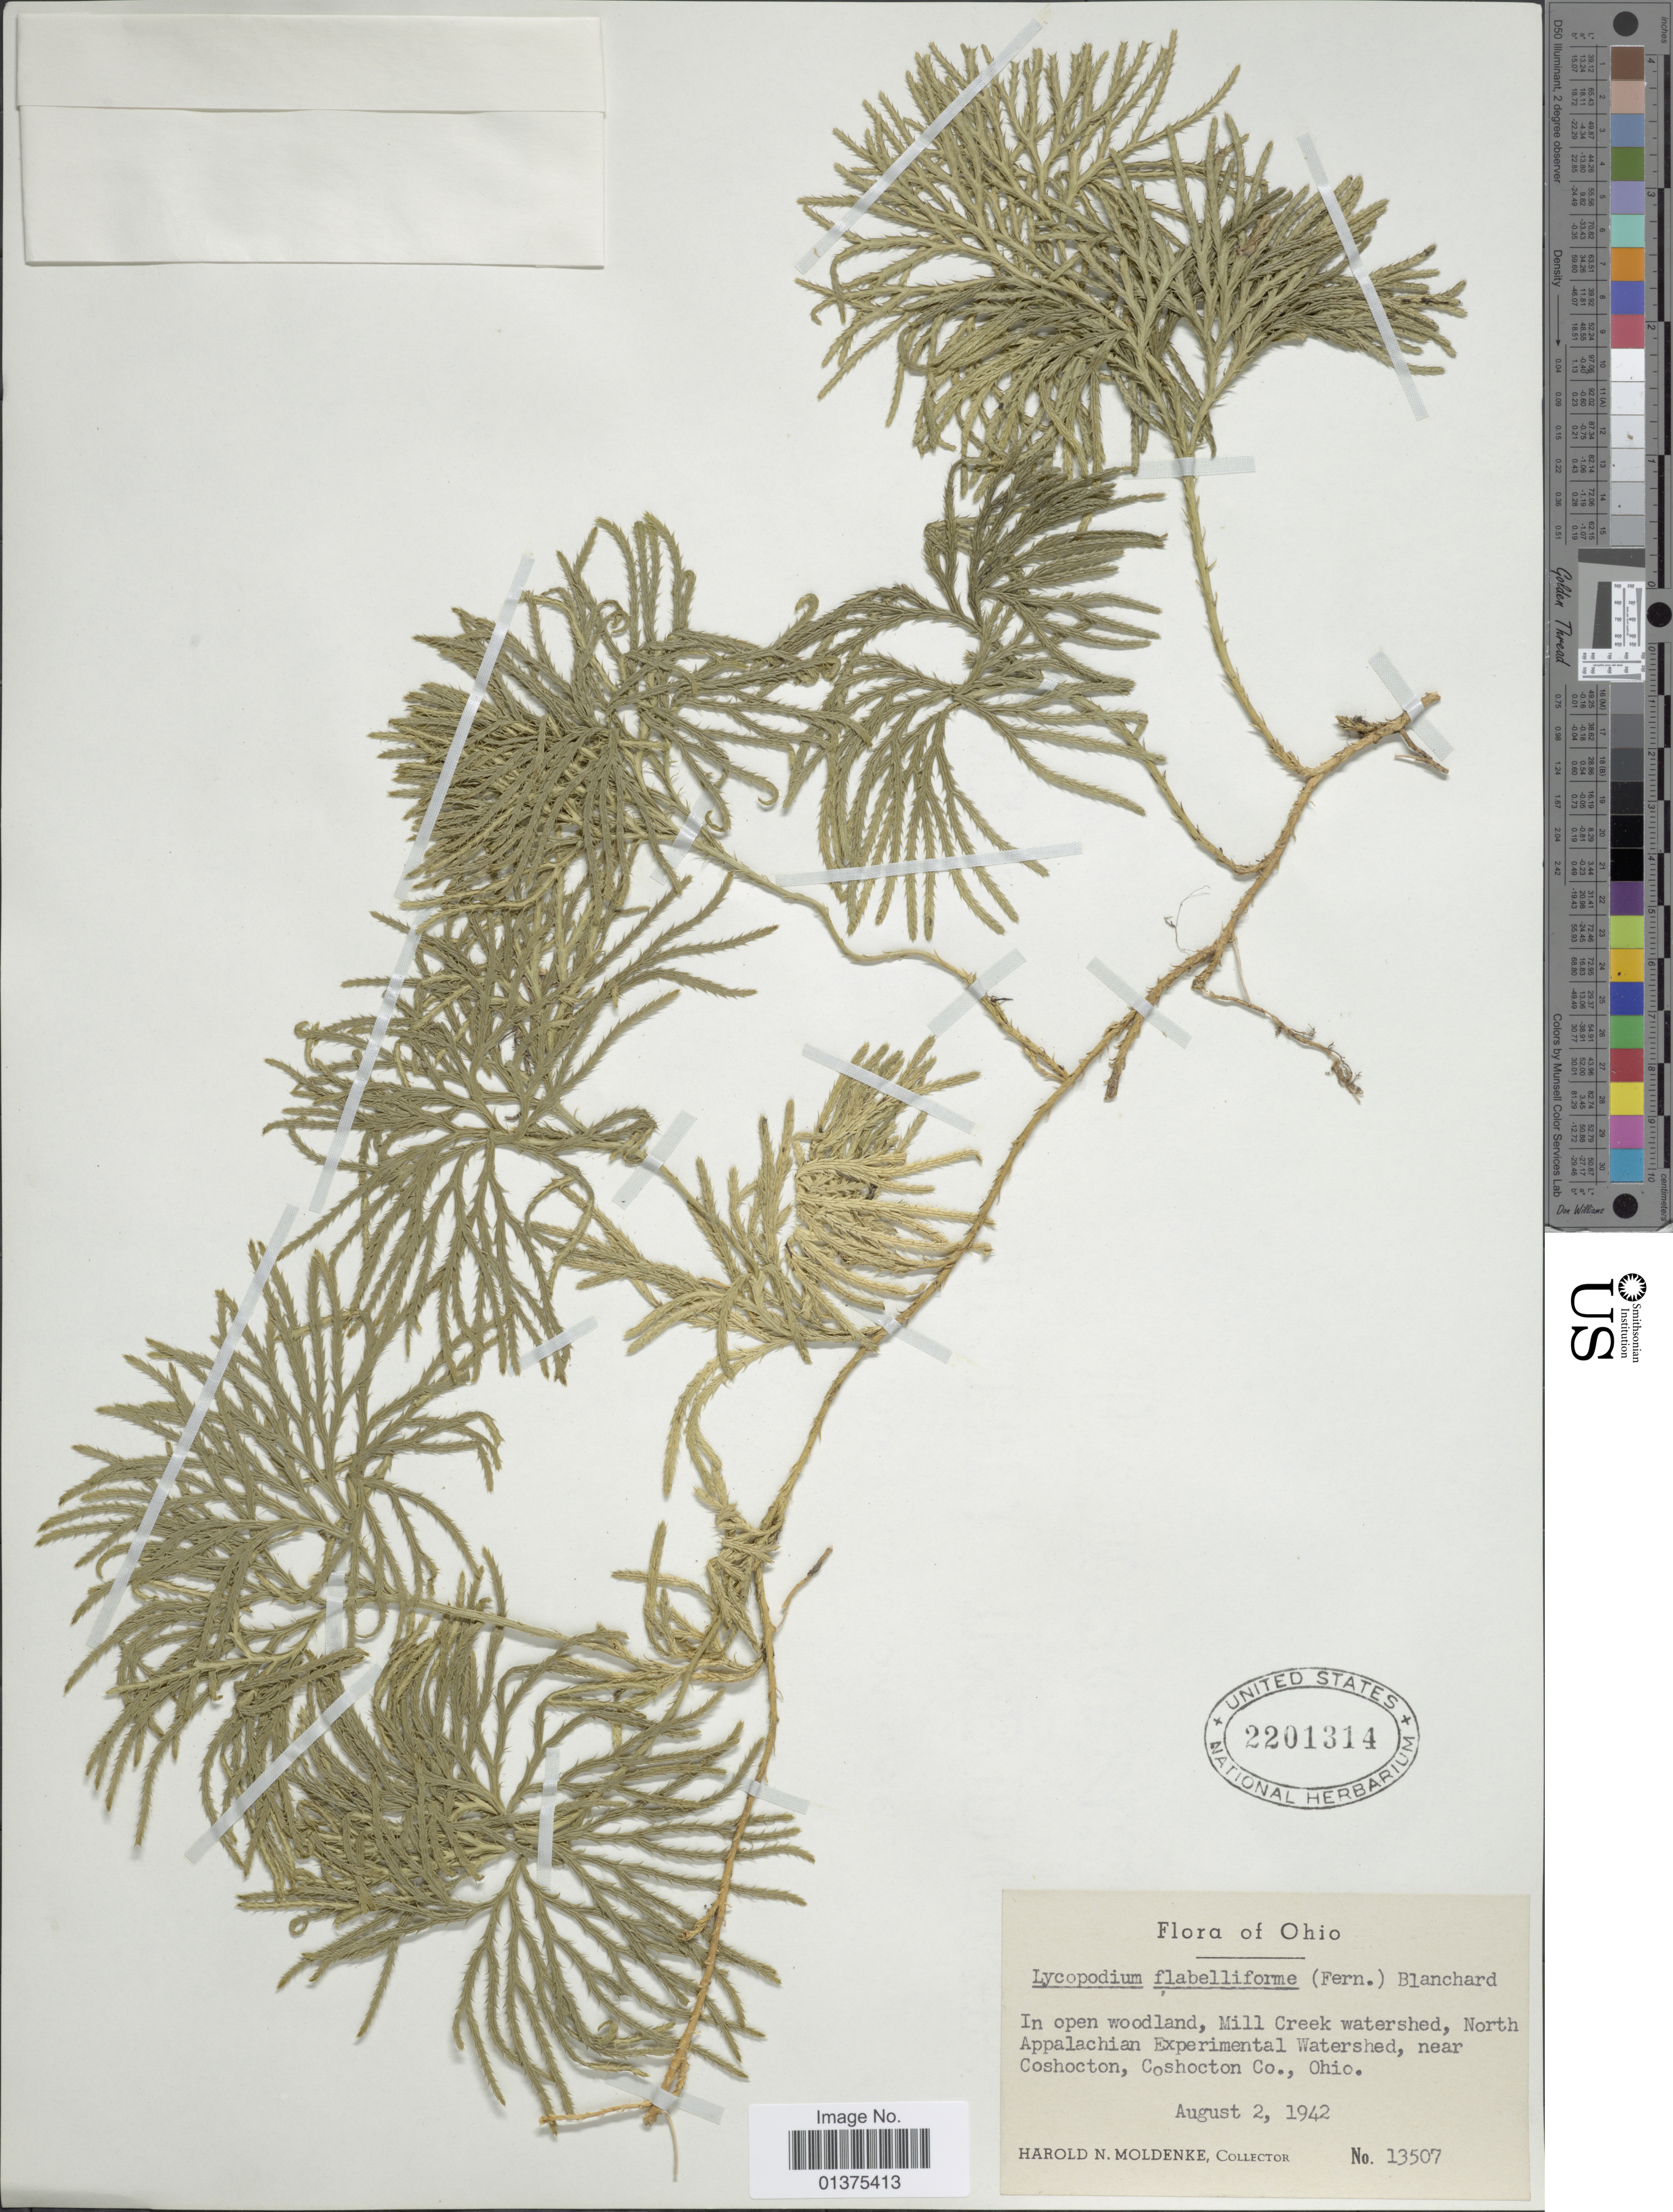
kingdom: Plantae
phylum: Tracheophyta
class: Lycopodiopsida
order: Lycopodiales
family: Lycopodiaceae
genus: Diphasiastrum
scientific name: Diphasiastrum digitatum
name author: (Dill. ex A. Braun) Holub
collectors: H. N. Moldenke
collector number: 13507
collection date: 1942-08-02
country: United States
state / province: Ohio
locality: In open woodland, Mill Creek watershed, Nord Appalachian Experimental Watershed, near Coshocton, Coshocton Co.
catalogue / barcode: US 2201314